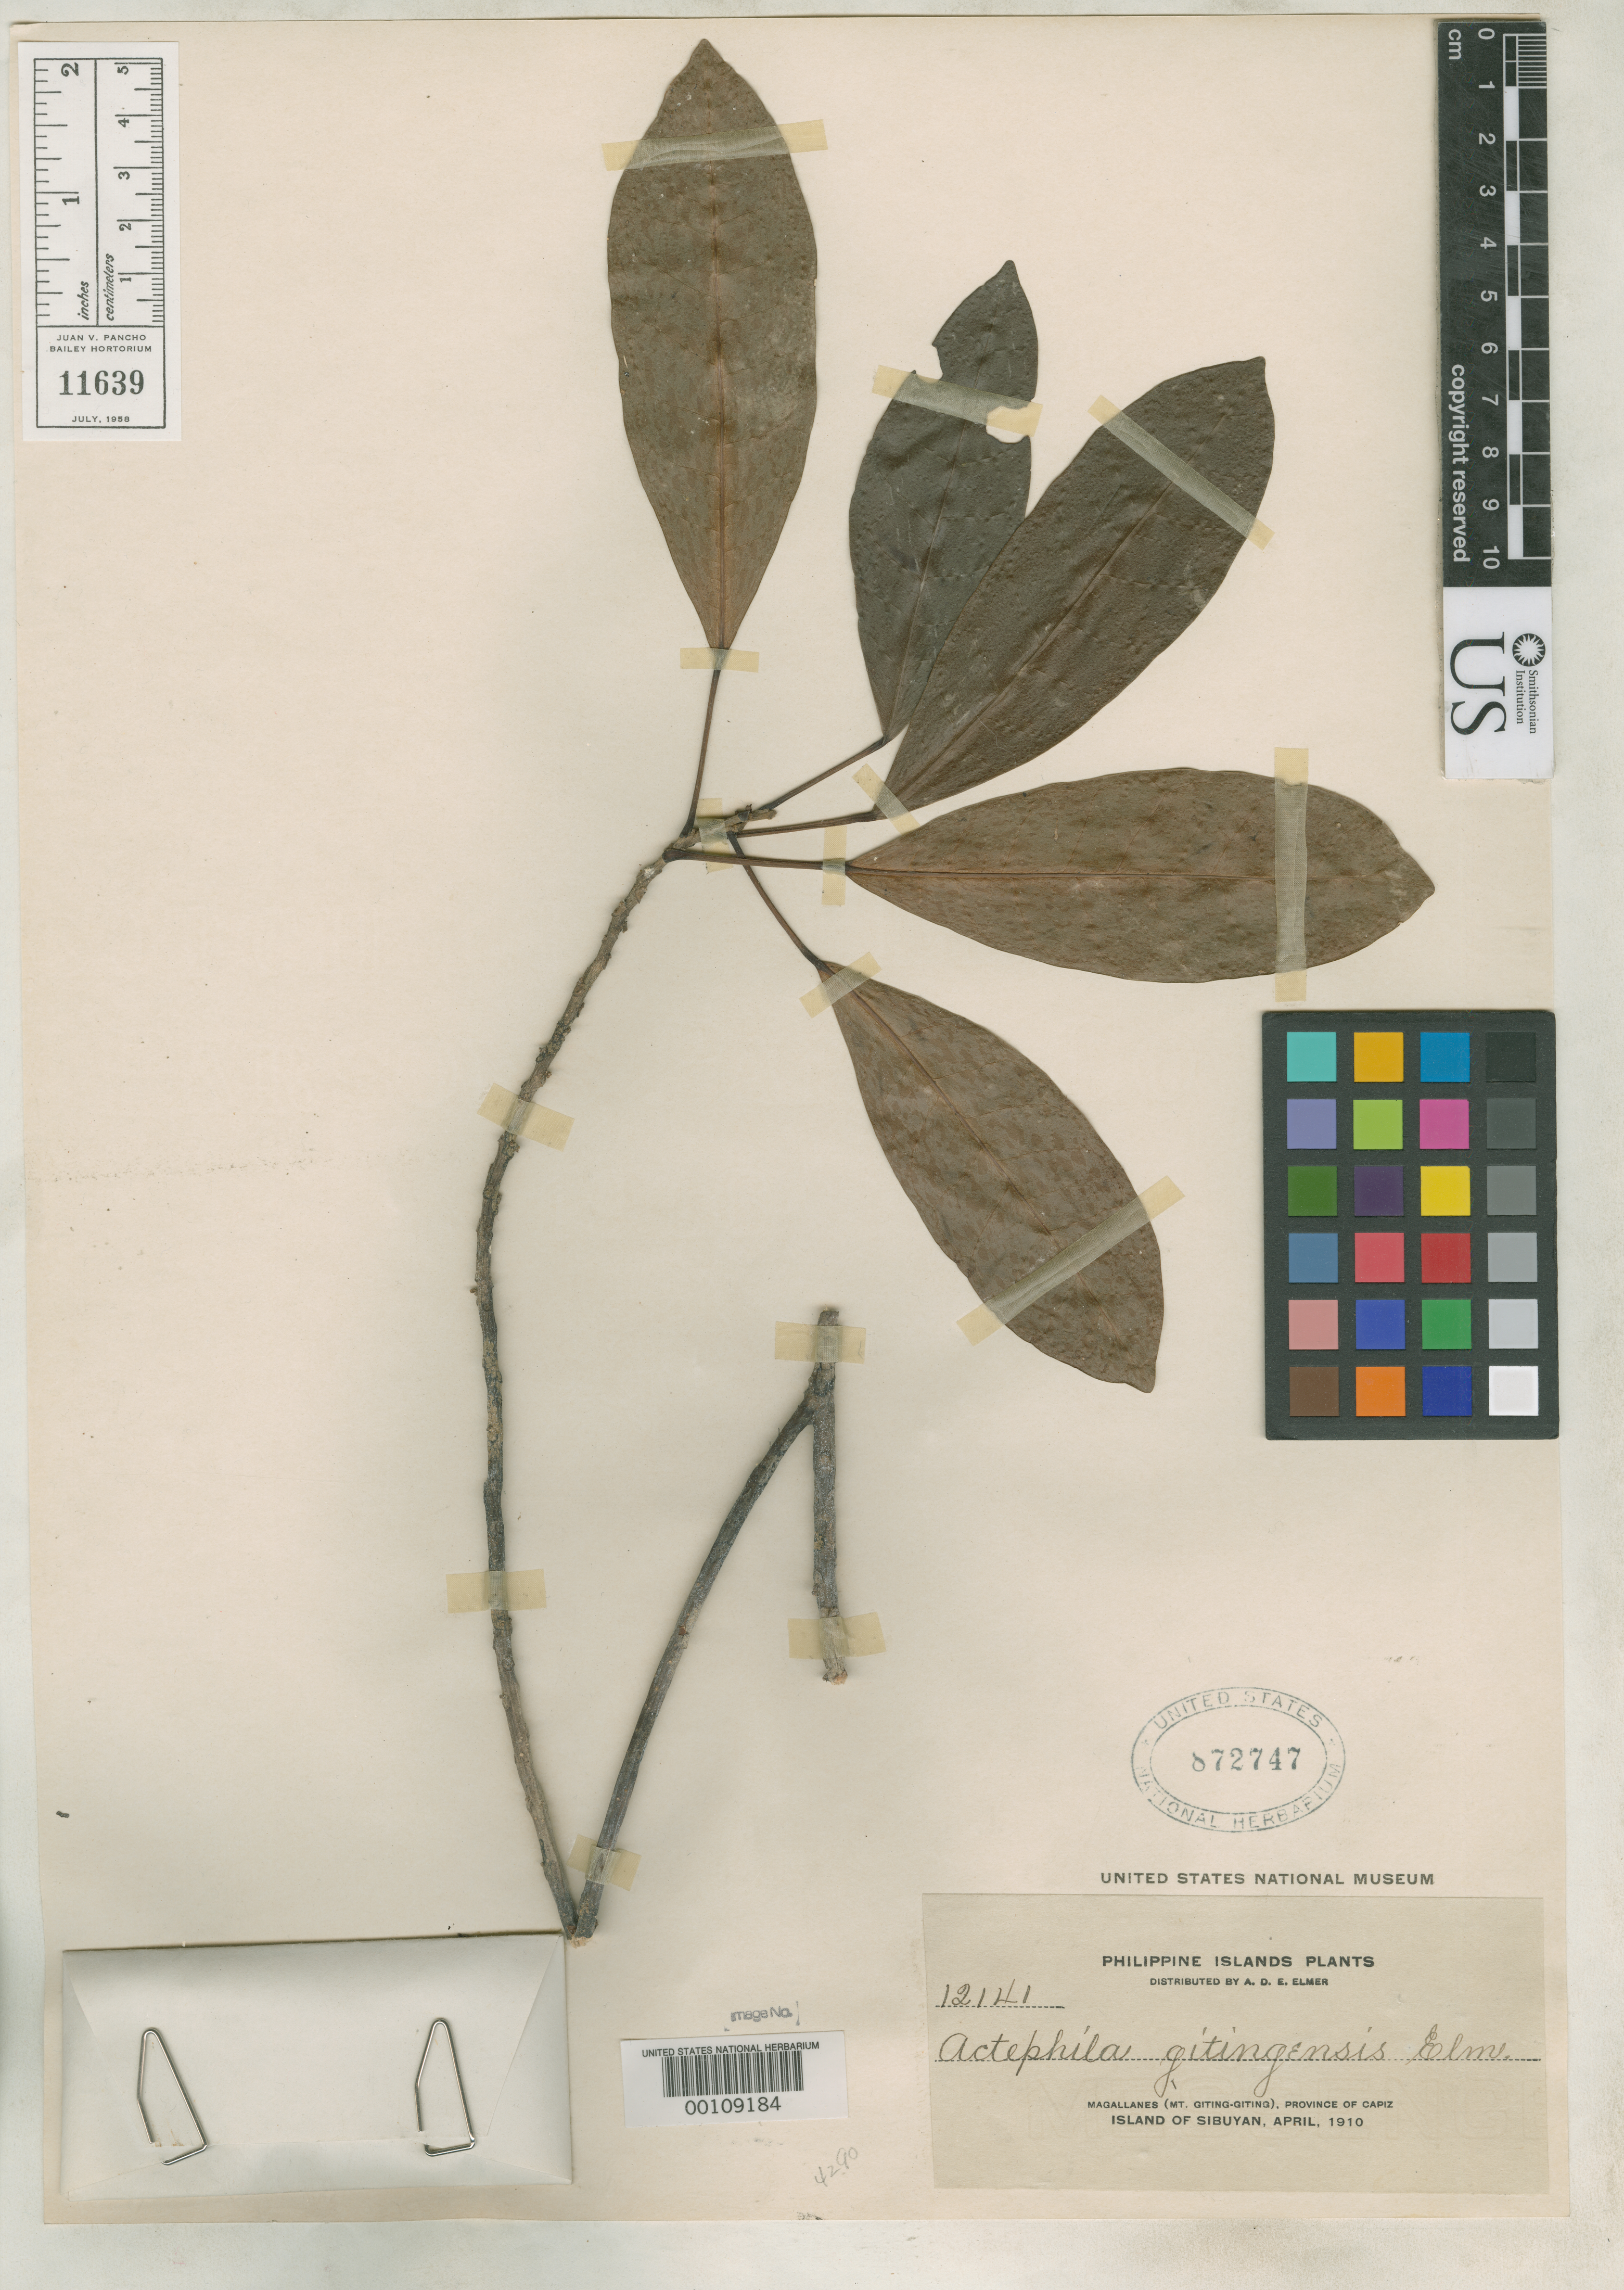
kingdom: Plantae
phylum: Tracheophyta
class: Magnoliopsida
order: Malpighiales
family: Phyllanthaceae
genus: Actephila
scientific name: Actephila gitingensis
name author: Elmer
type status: Isotype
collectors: A. D. E. Elmer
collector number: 12141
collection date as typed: Apr 1910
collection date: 1910-04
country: Philippines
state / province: Mimaropa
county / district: Romblon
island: Sibuyan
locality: Magallanes (Mt. Giting-Giting), Province of Capiz, Island of Sibuyan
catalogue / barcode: US 872747